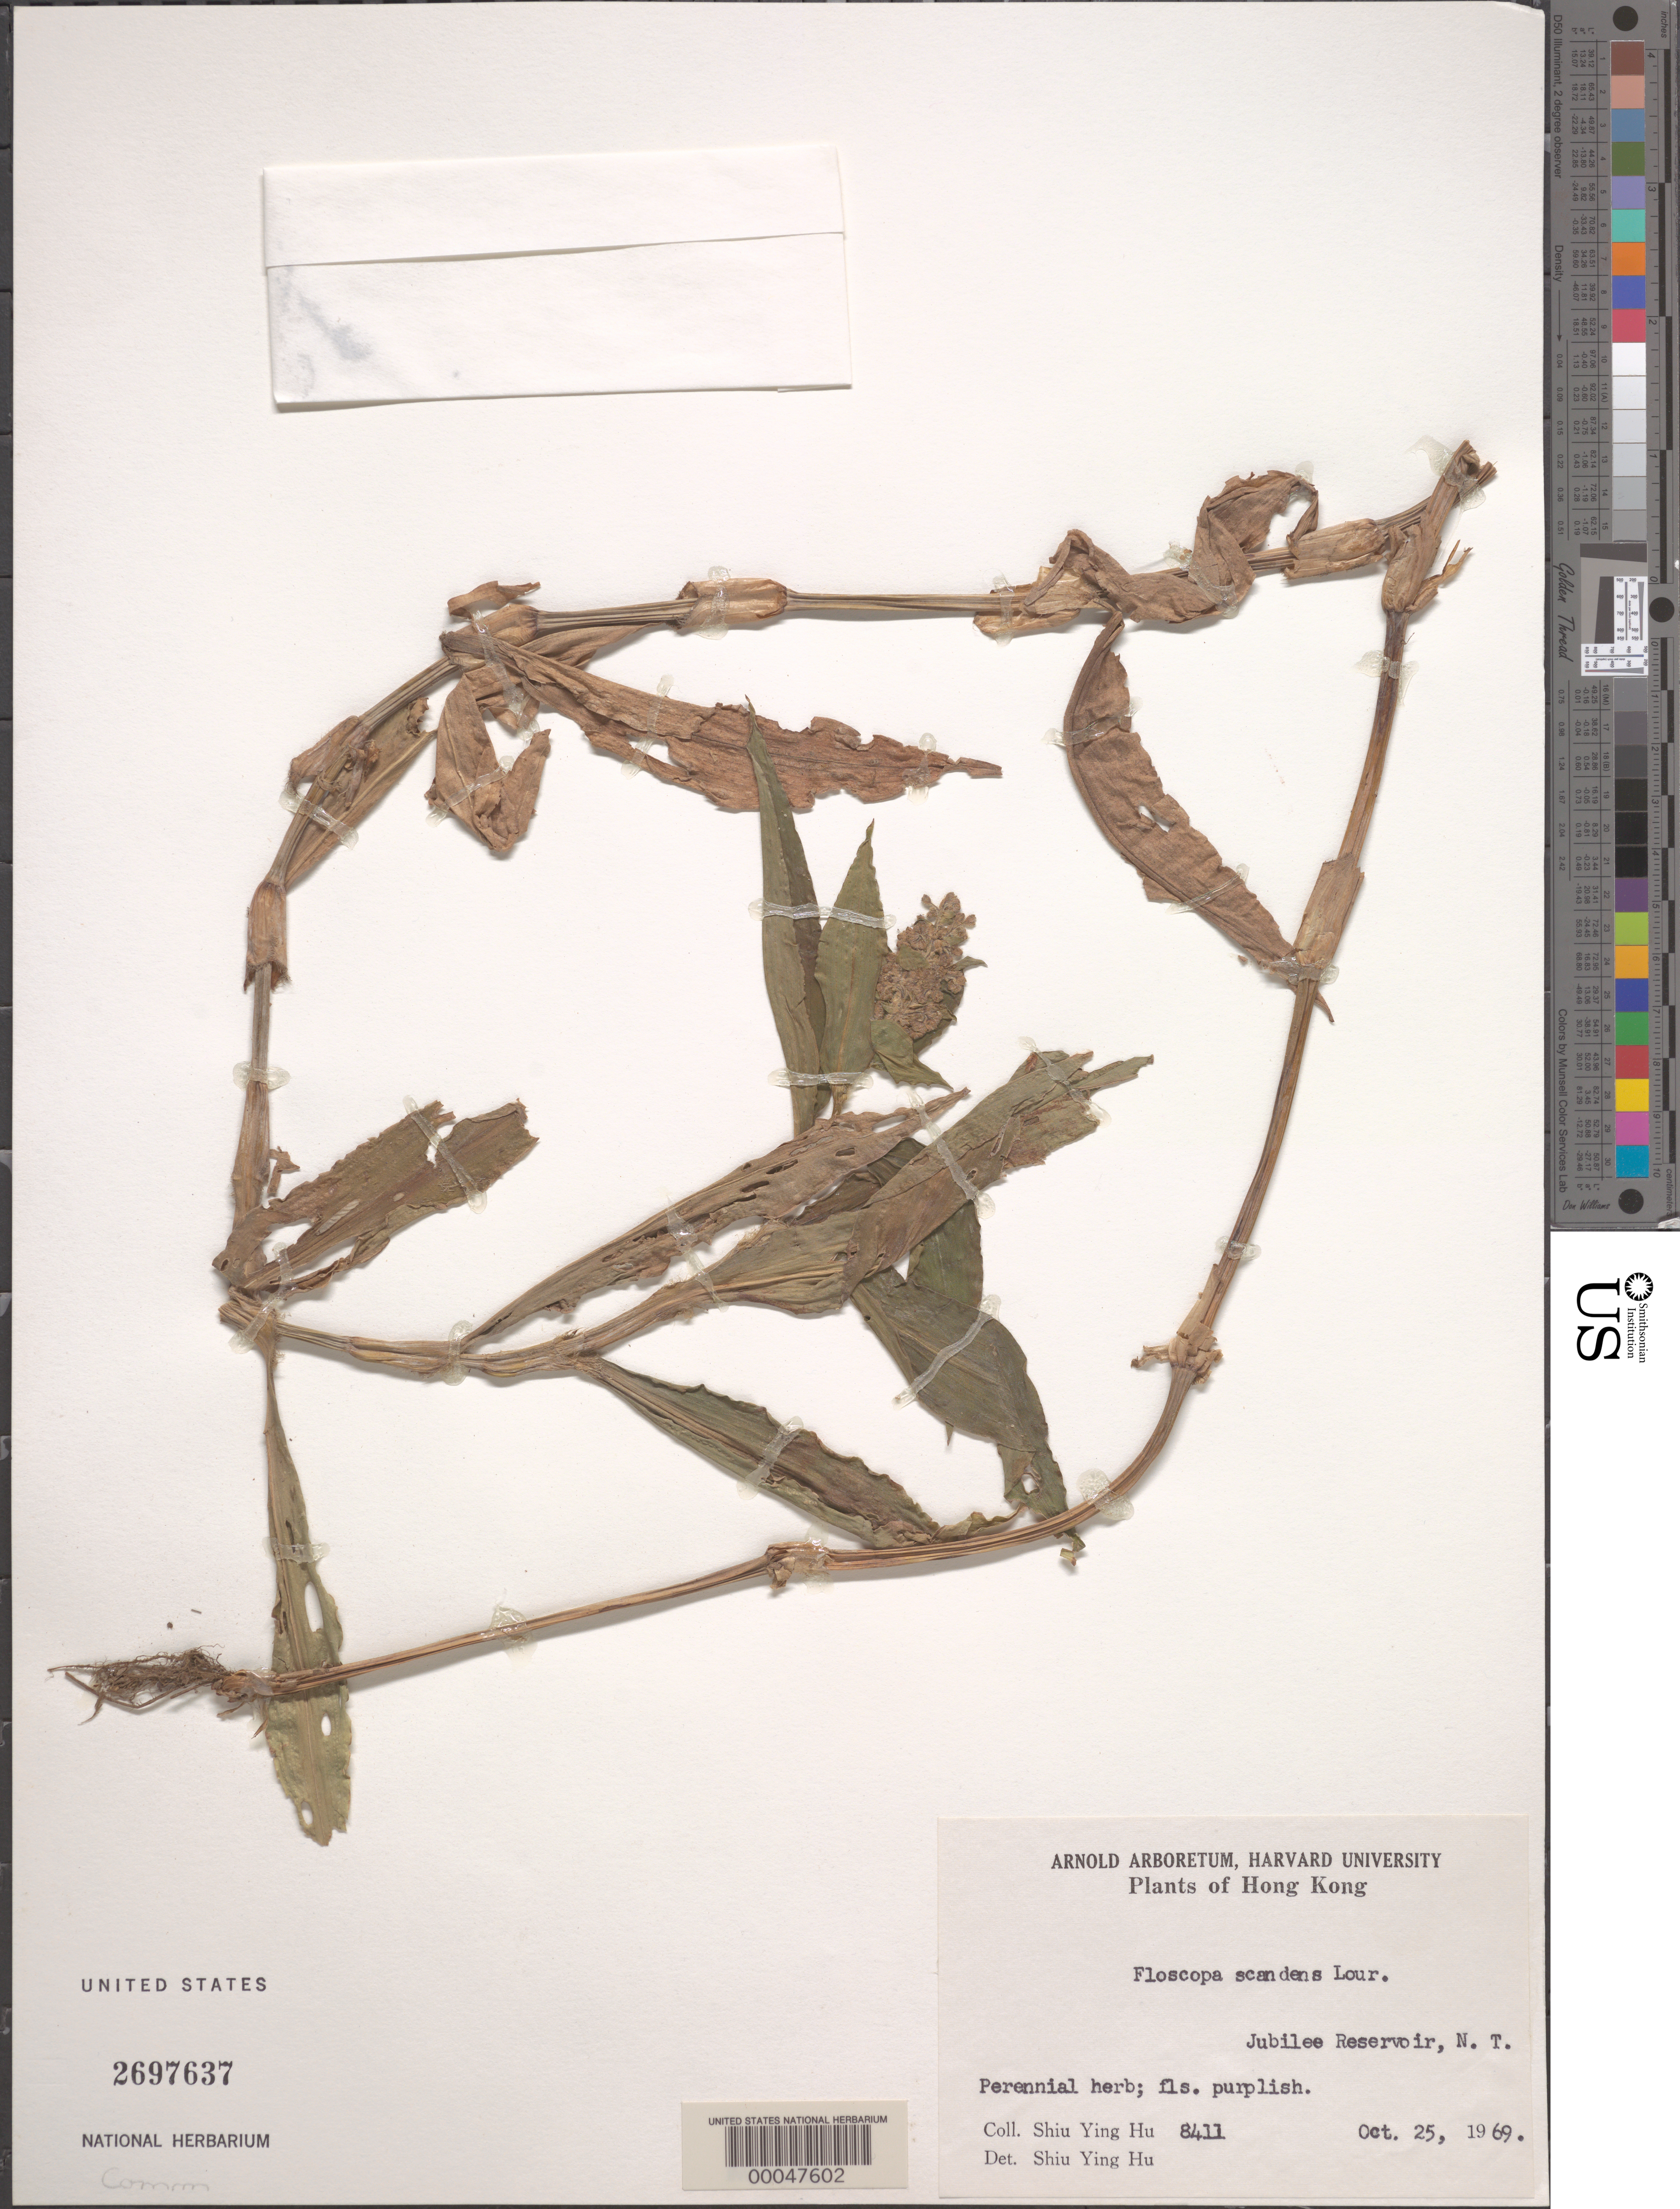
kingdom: Plantae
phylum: Tracheophyta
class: Liliopsida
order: Commelinales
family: Commelinaceae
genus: Floscopa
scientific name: Floscopa scandens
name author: Lour.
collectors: S. Y. Hu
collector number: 8411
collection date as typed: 25 Oct 1969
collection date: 1969-10-25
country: China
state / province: Hong Kong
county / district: New Territories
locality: Jubilee reservoir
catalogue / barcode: US 2697637